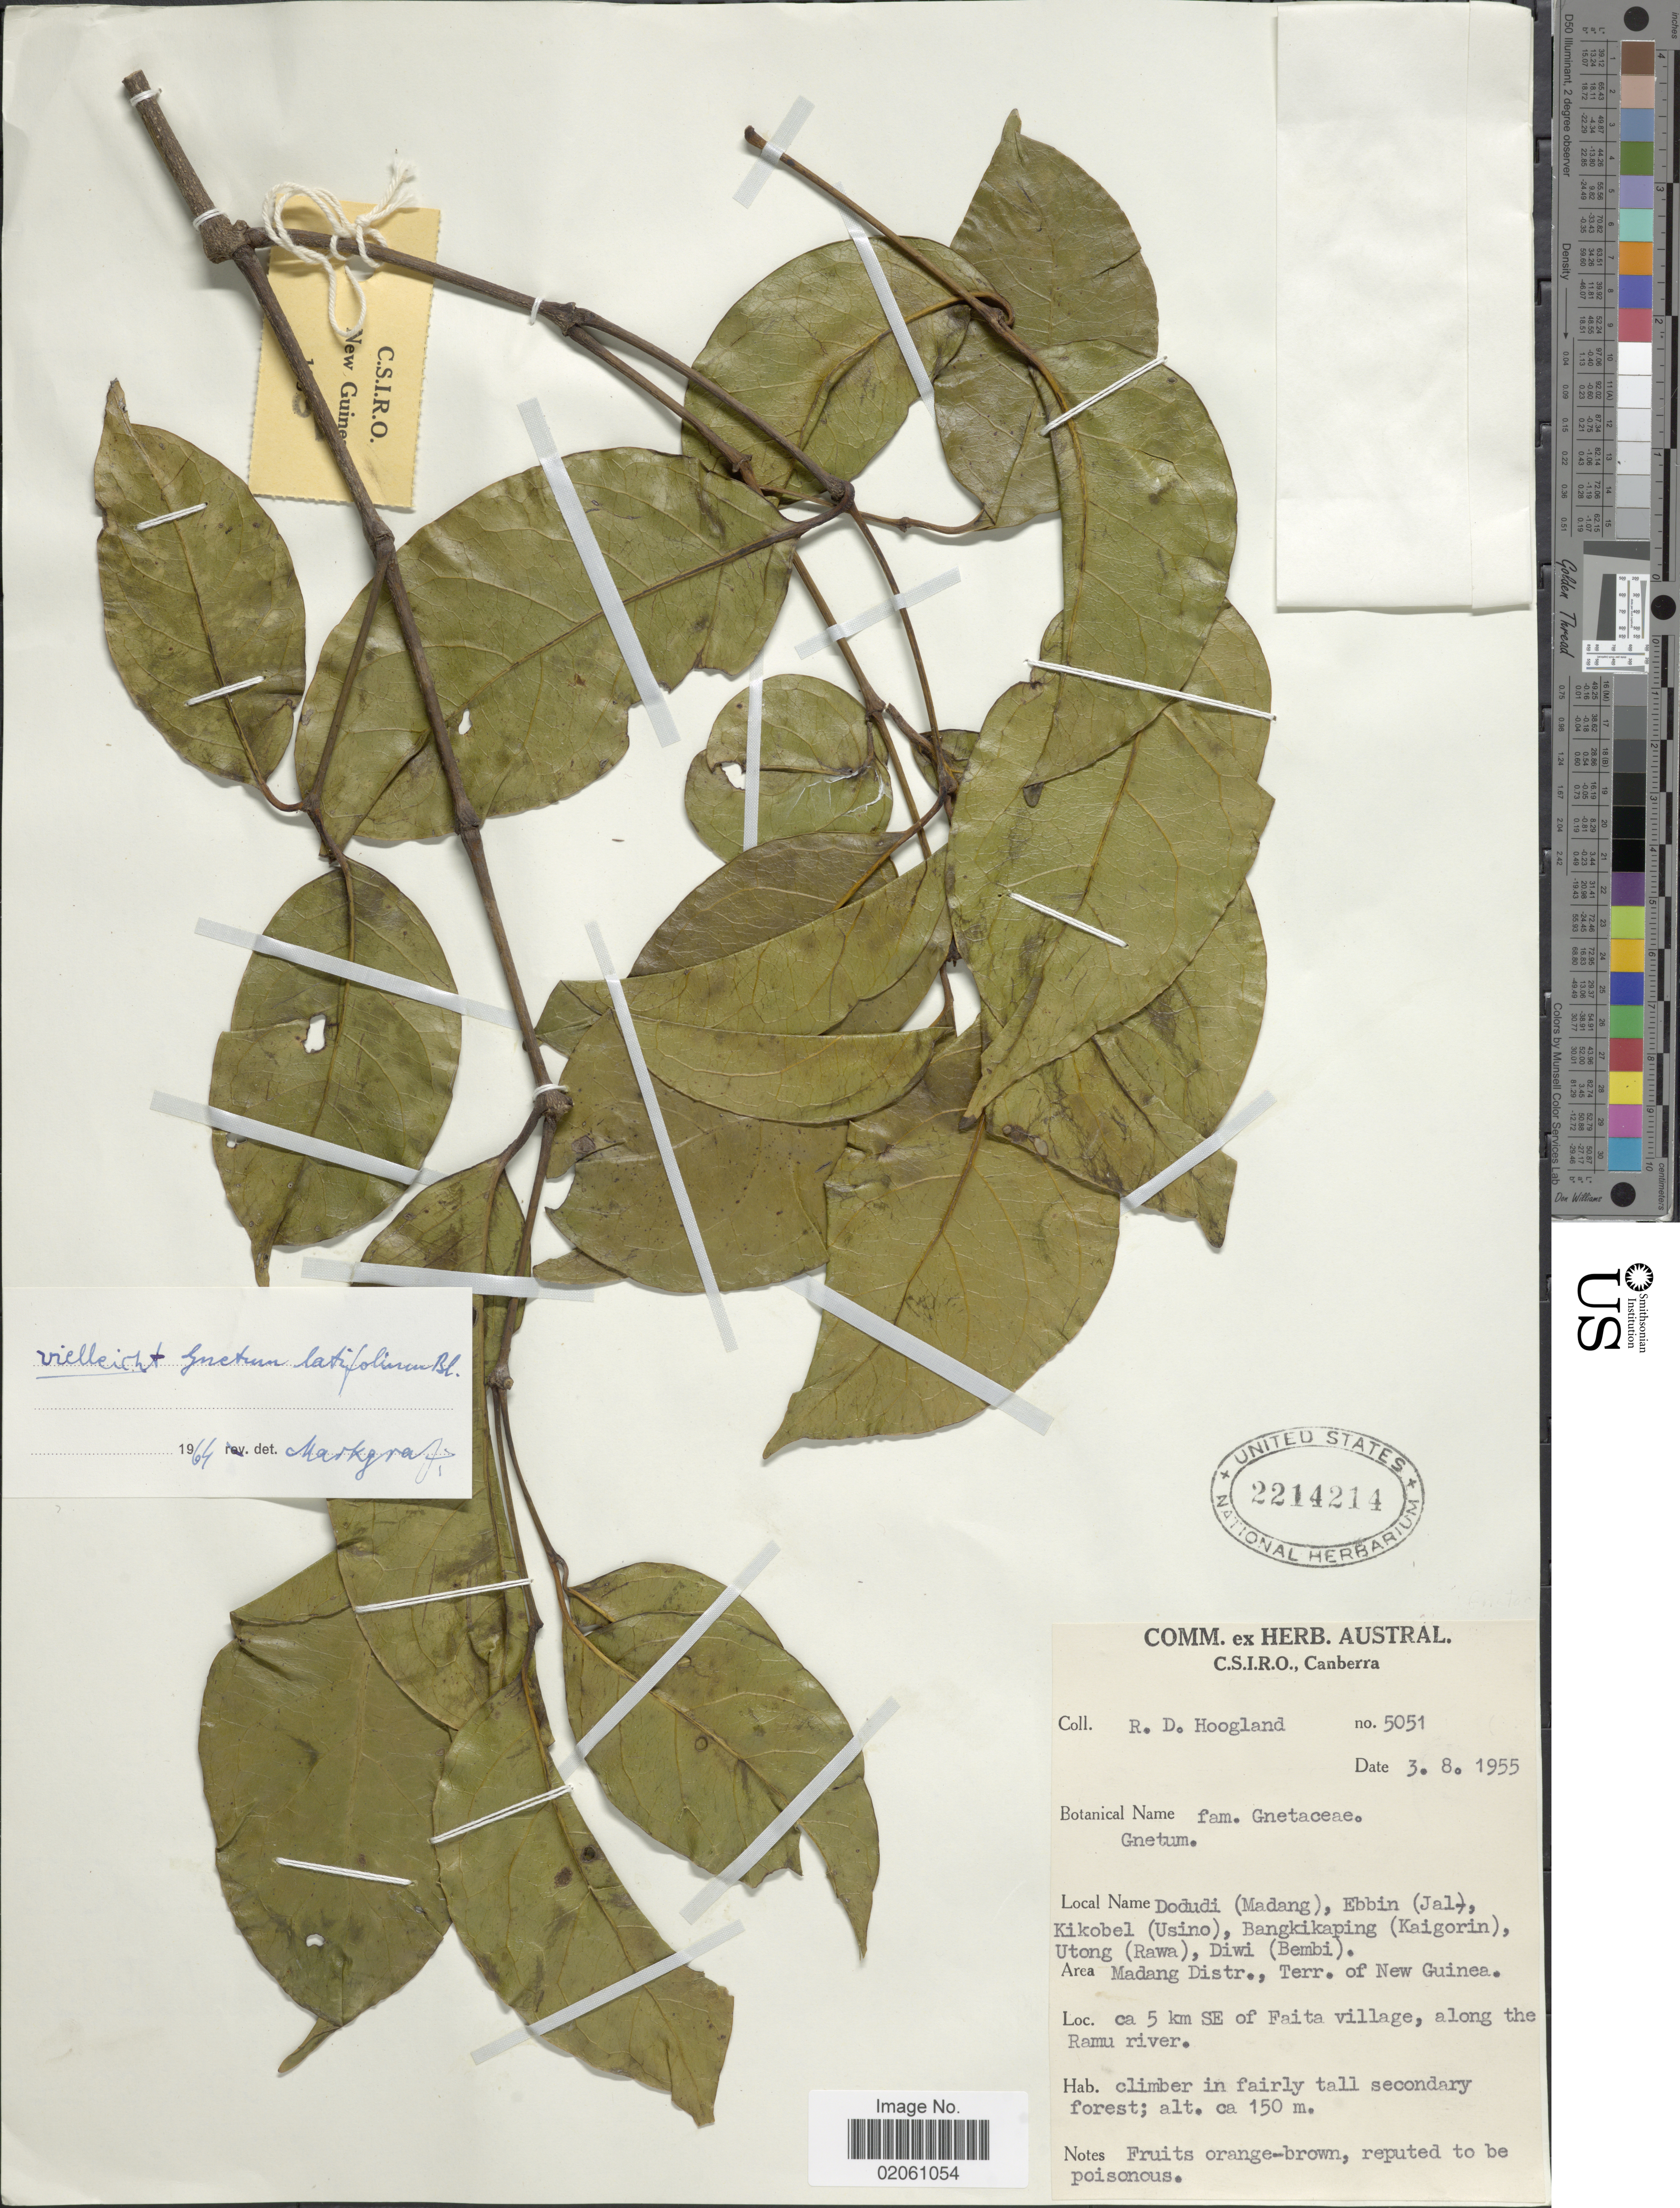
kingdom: Plantae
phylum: Tracheophyta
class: Gnetopsida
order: Gnetales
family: Gnetaceae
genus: Gnetum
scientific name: Gnetum latifolium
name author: Blume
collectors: R. D. Hoogland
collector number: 5051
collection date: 1955-08-03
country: Papua New Guinea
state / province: Madang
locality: Madang Distr., Terr of New Guinea, ca. 5 km SE of Faita vllage, along the Ramu river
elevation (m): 150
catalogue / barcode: US 2214214